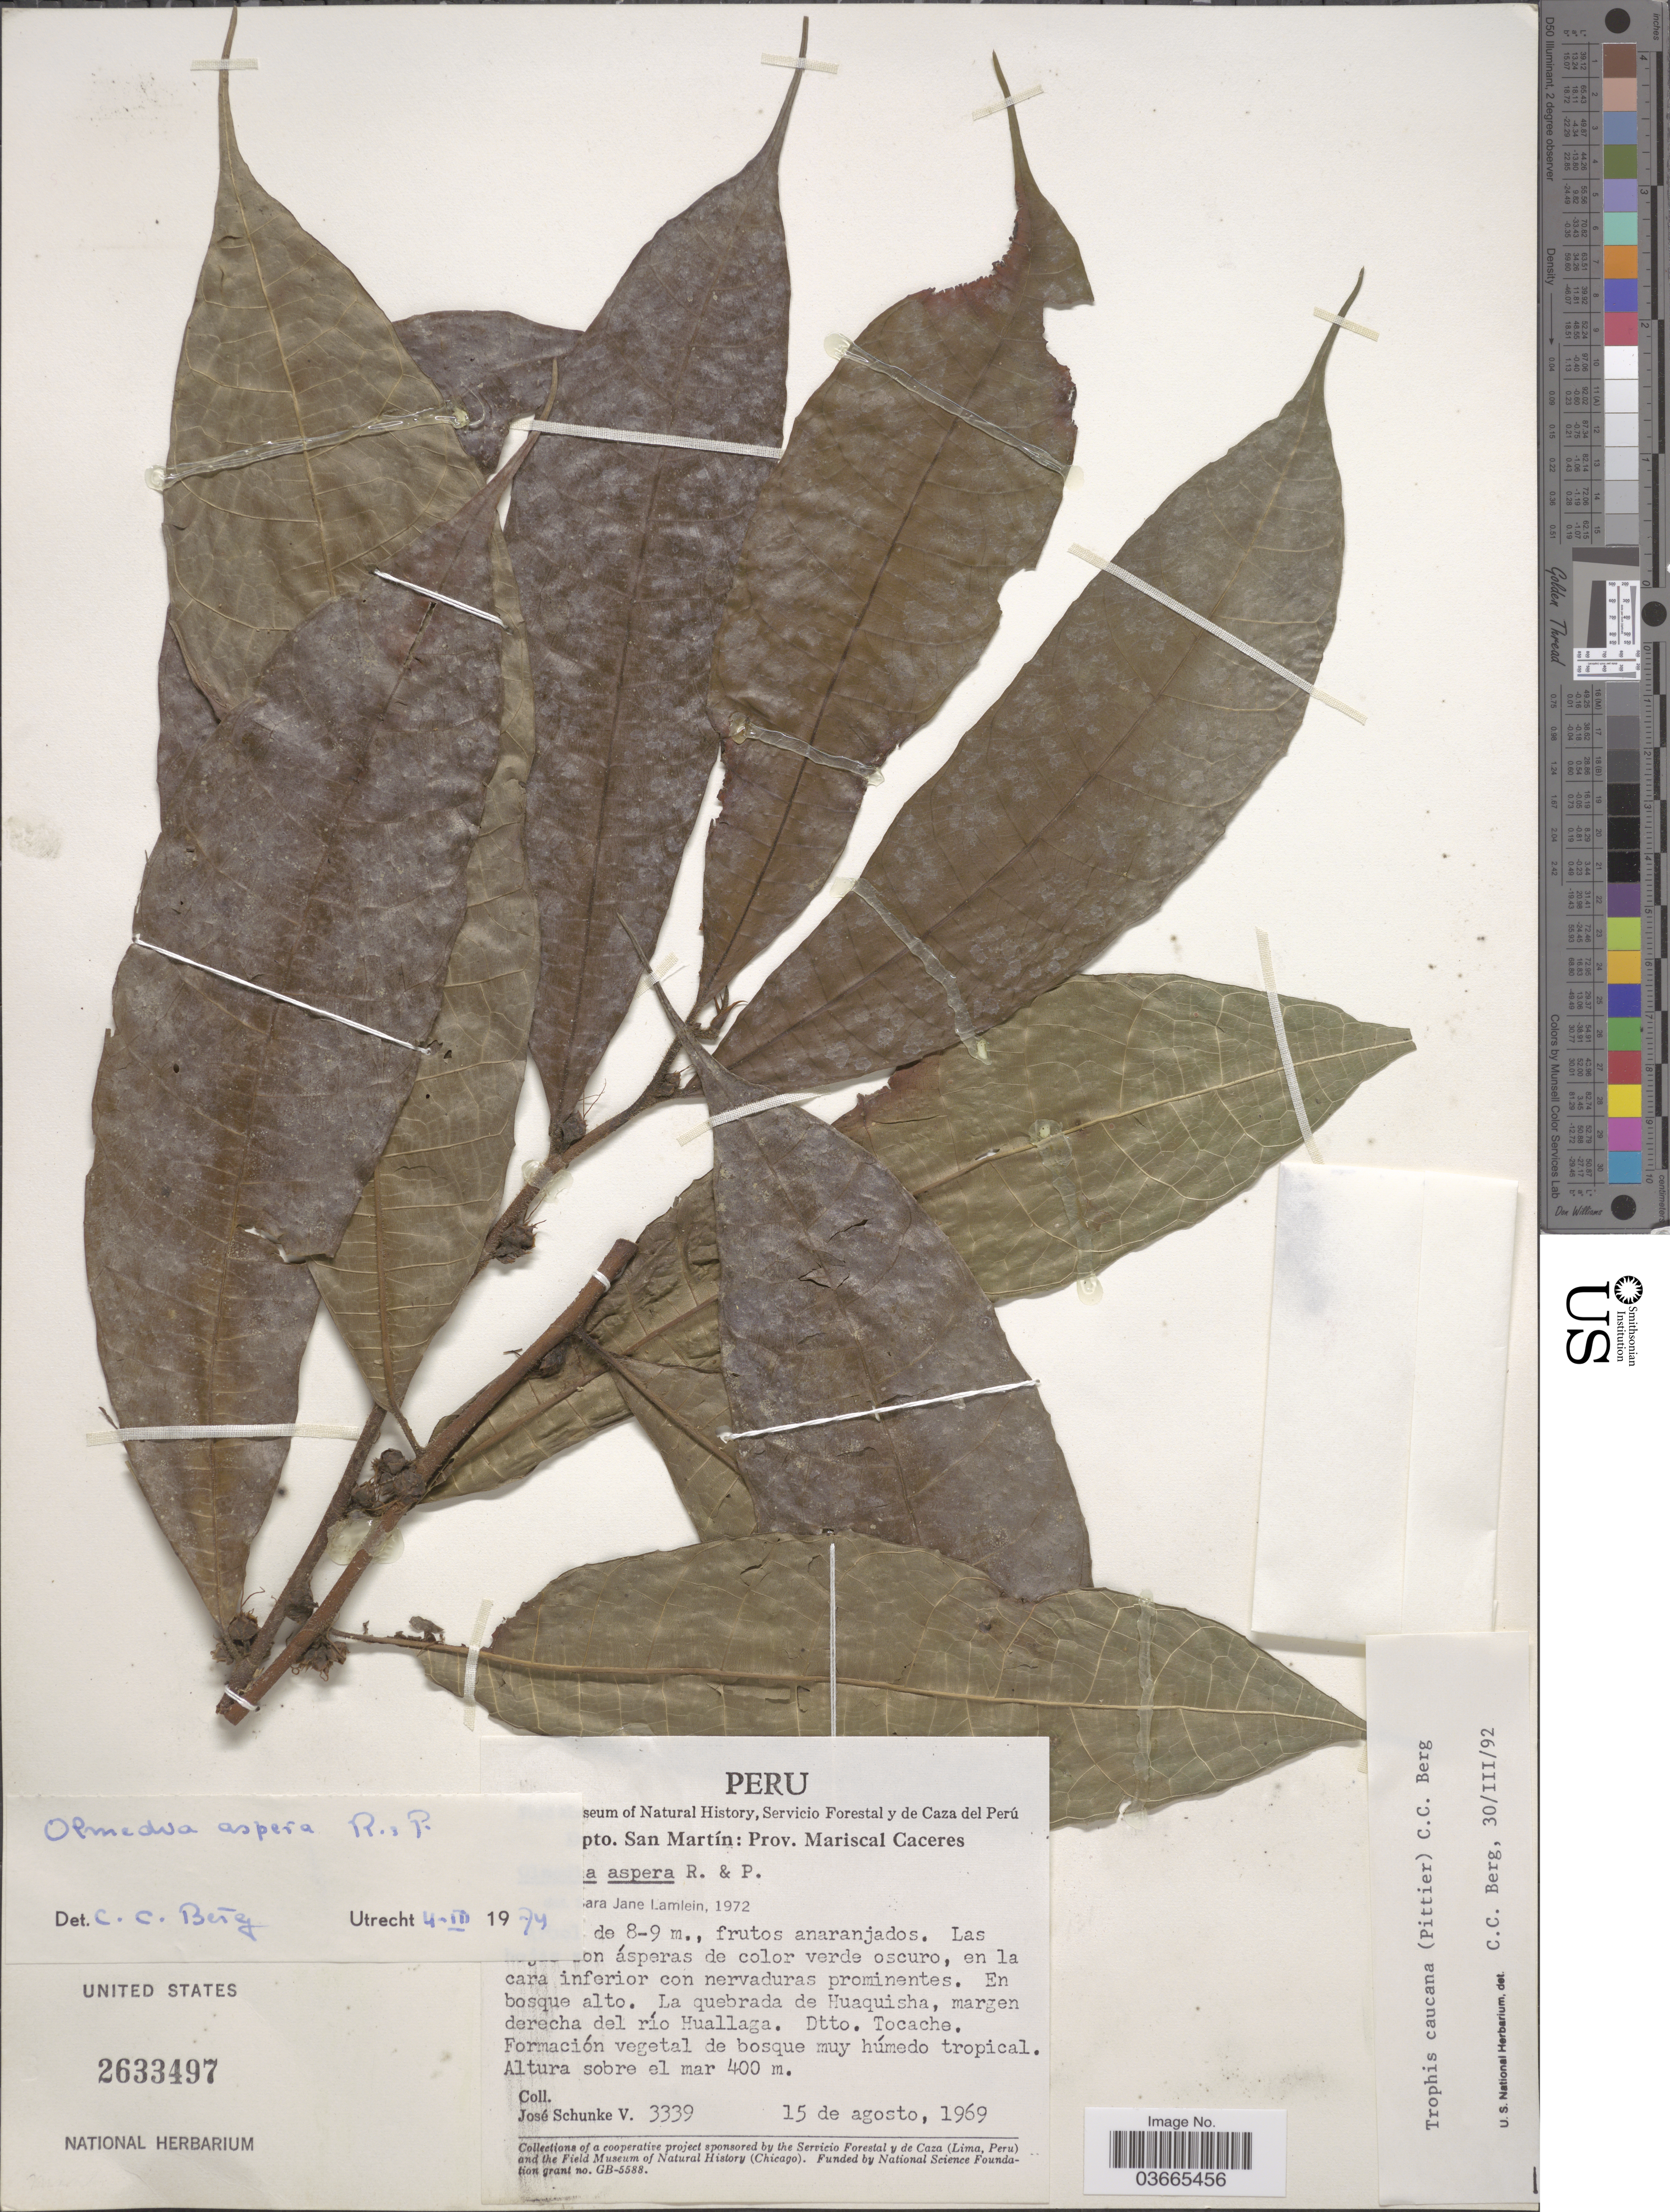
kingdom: Plantae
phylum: Tracheophyta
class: Magnoliopsida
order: Rosales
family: Moraceae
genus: Olmedia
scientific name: Olmedia aspera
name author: Ruiz & Pav.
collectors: J. Schunke Vigo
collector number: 3339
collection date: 1969-08-15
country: Peru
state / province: San Martín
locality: Dpto.* San Martín: Prov. Mariscal Caceres. La quebrada de Huaquisha, margen derecha del río Huallaga. Dtto. Tocache.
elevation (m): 400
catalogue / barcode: US 2633497